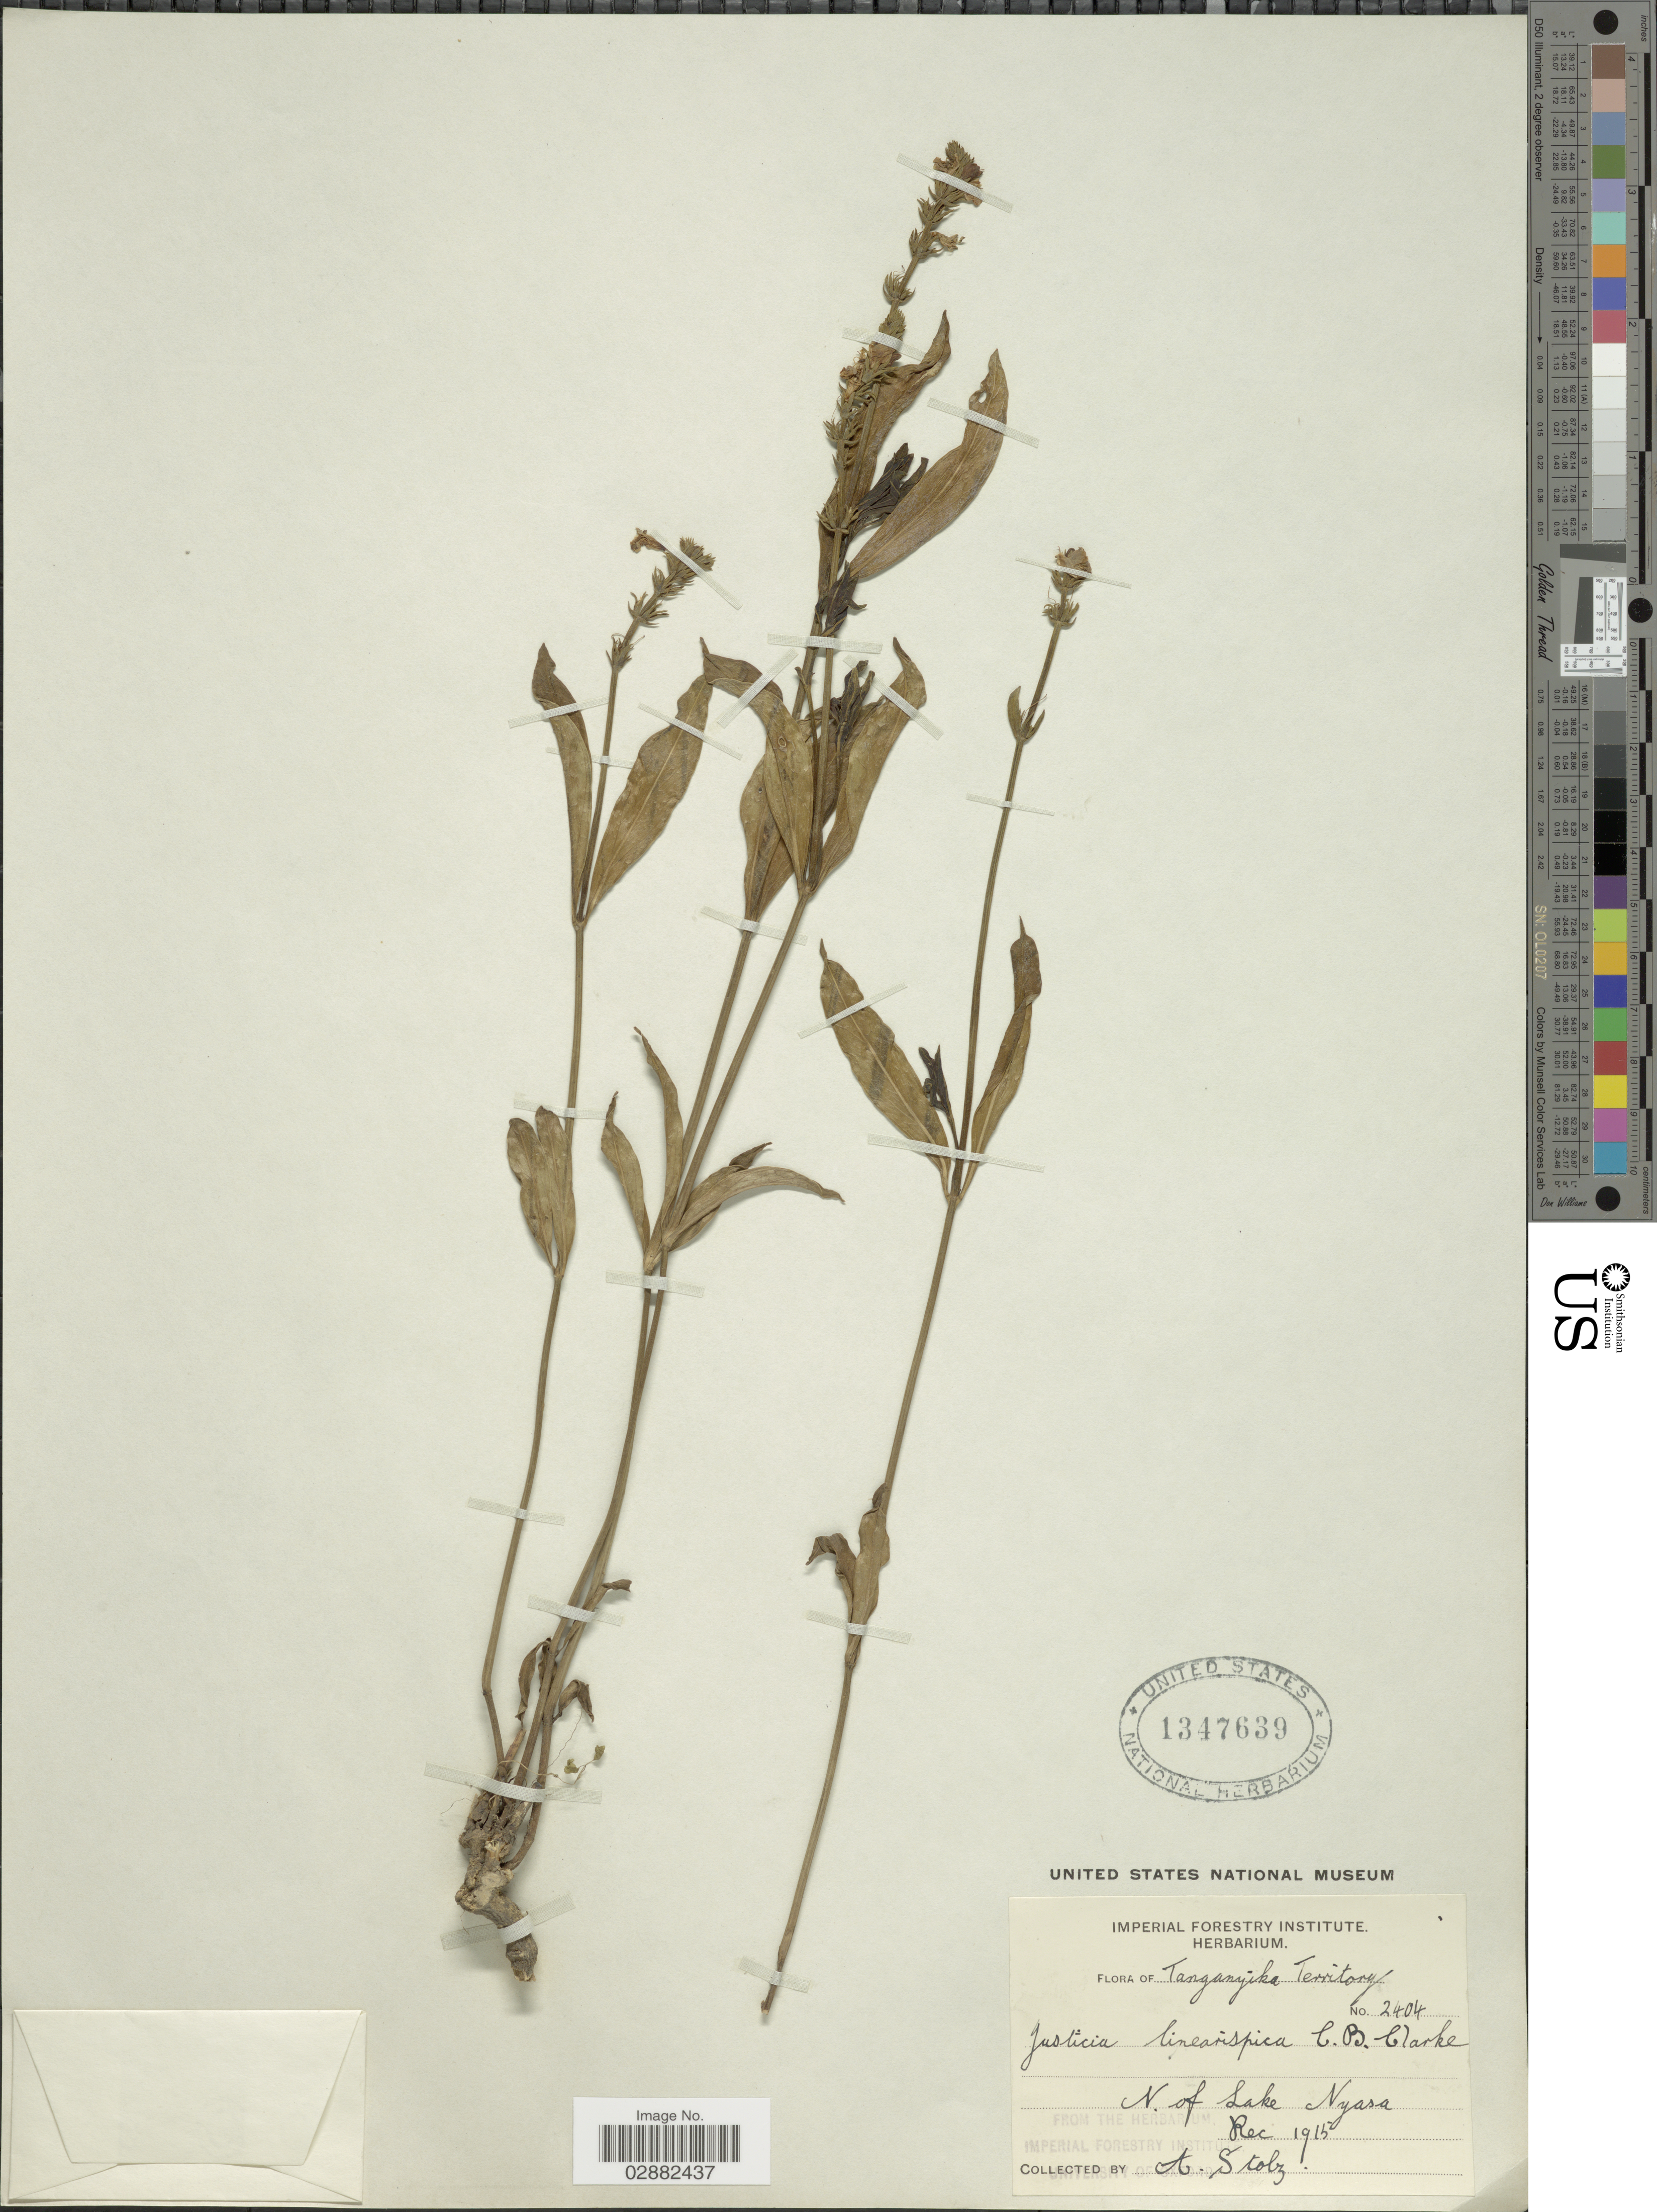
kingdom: Plantae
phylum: Tracheophyta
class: Magnoliopsida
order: Lamiales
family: Acanthaceae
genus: Justicia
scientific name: Justicia linearispica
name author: C.B. Clarke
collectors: A. Stolz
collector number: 2404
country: Tanzania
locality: Tanganyika Territory, N. of Lake Nyasa.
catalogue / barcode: US 1347639